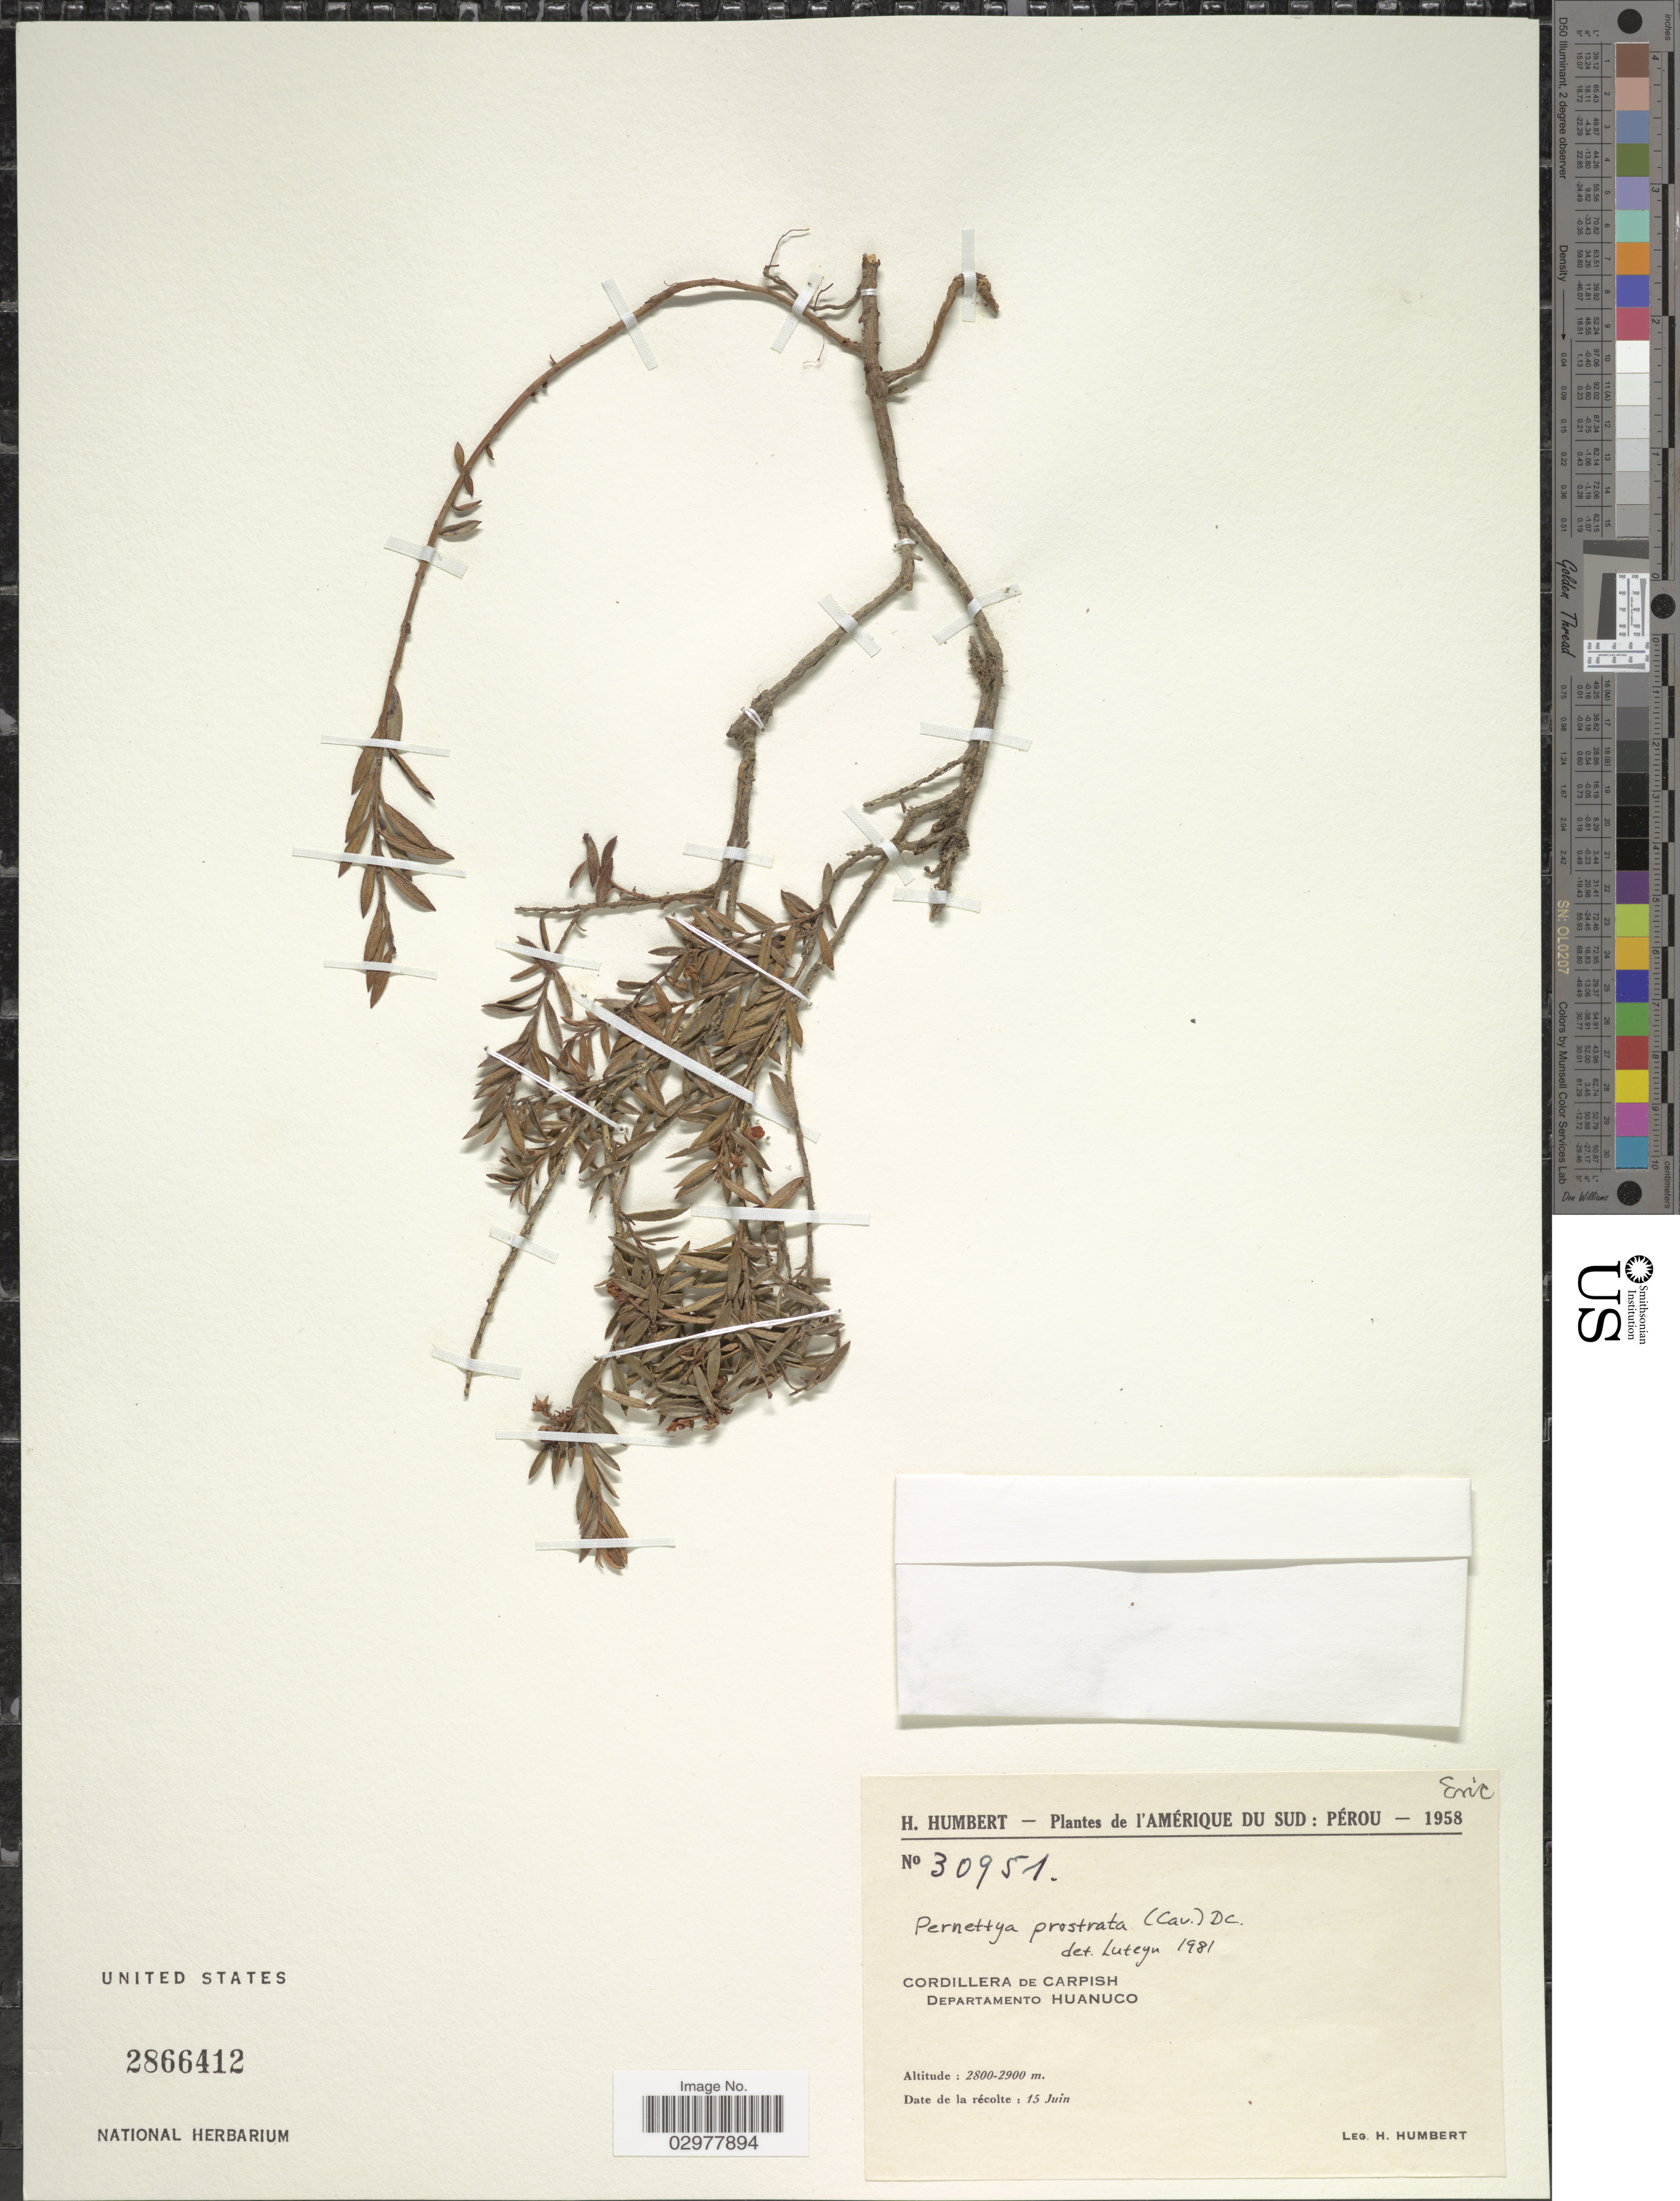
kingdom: Plantae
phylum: Tracheophyta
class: Magnoliopsida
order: Ericales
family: Ericaceae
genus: Pernettya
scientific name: Pernettya prostrata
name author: (Cav.) DC.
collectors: H. Humbert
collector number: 30951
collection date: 1958-06-15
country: Peru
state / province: Huánuco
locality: Cordillera de Carpish. Departamento Huanuco.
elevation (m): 2800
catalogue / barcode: US 2866412